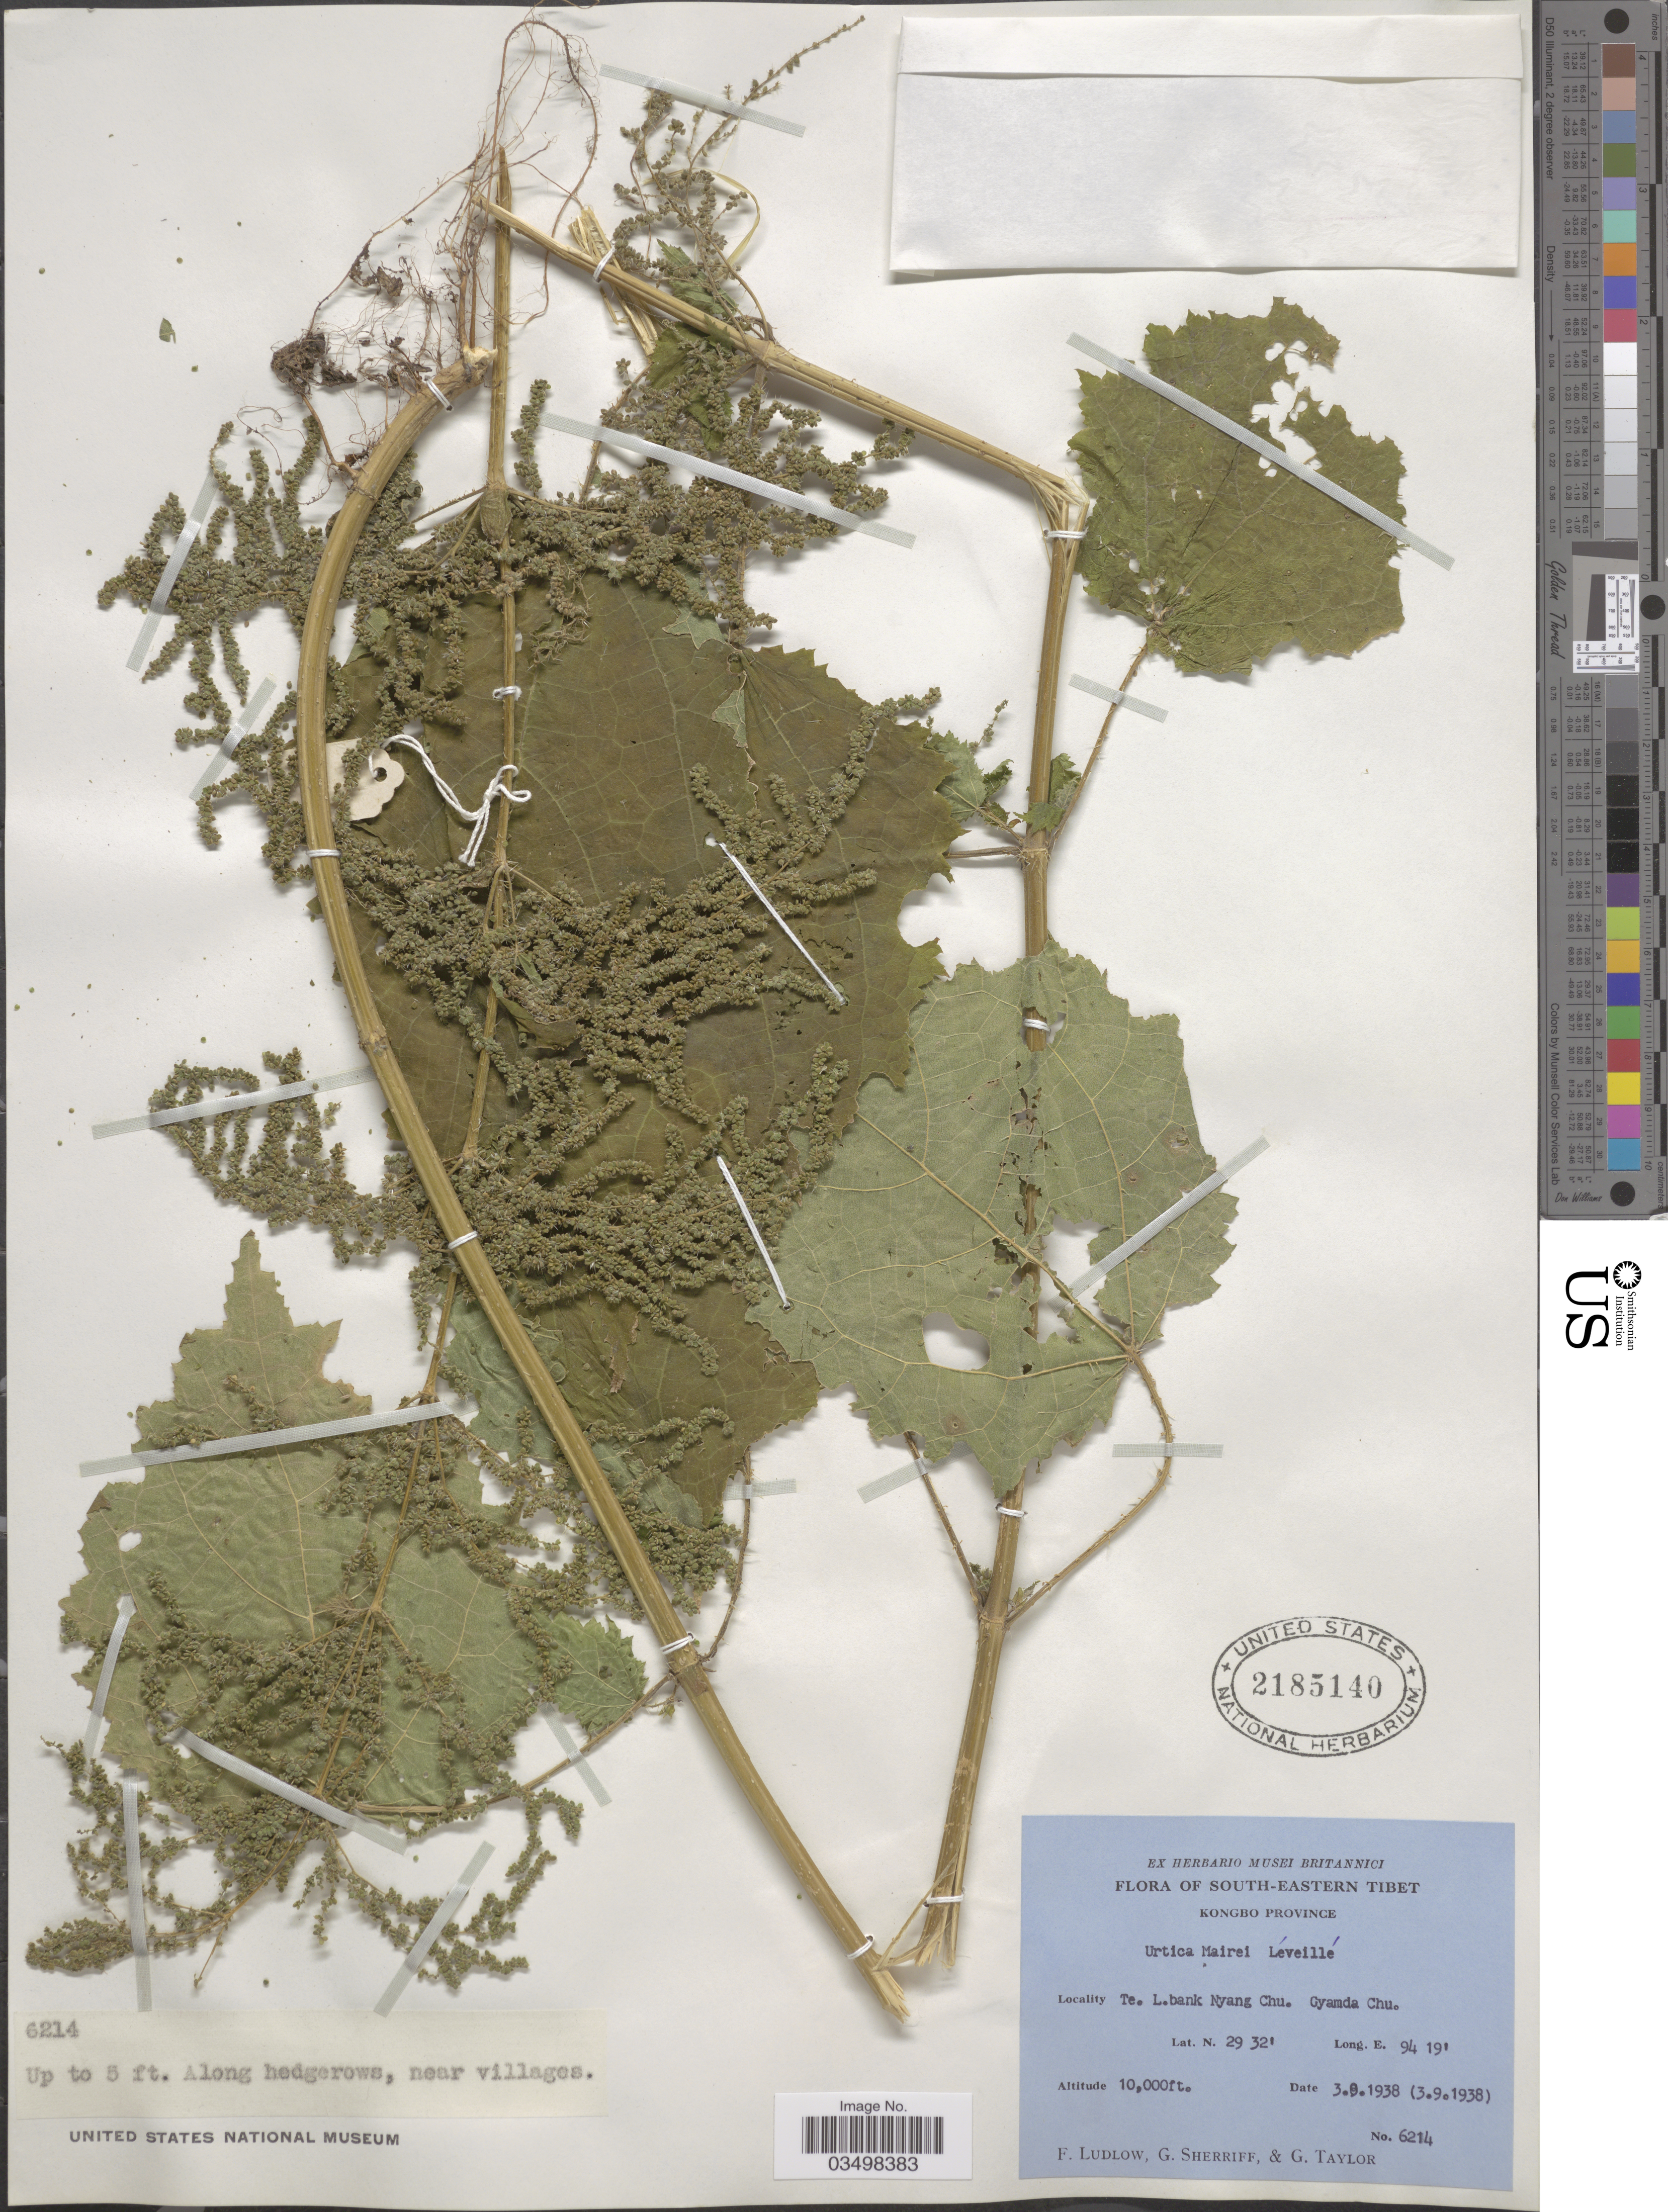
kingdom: Plantae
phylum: Tracheophyta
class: Magnoliopsida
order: Rosales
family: Urticaceae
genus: Urtica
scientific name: Urtica mairei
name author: H. Lév.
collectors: F. Ludlow, G. Sherriff & G. Taylor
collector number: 6214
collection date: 1938-09-03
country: China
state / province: Xizang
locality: South-Eastern Tibet. Kongbo Province. Te. L. bank Nyang Chu. Gyamda Chu. Along hedgerows, near villages.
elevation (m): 3048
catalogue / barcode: US 2185140